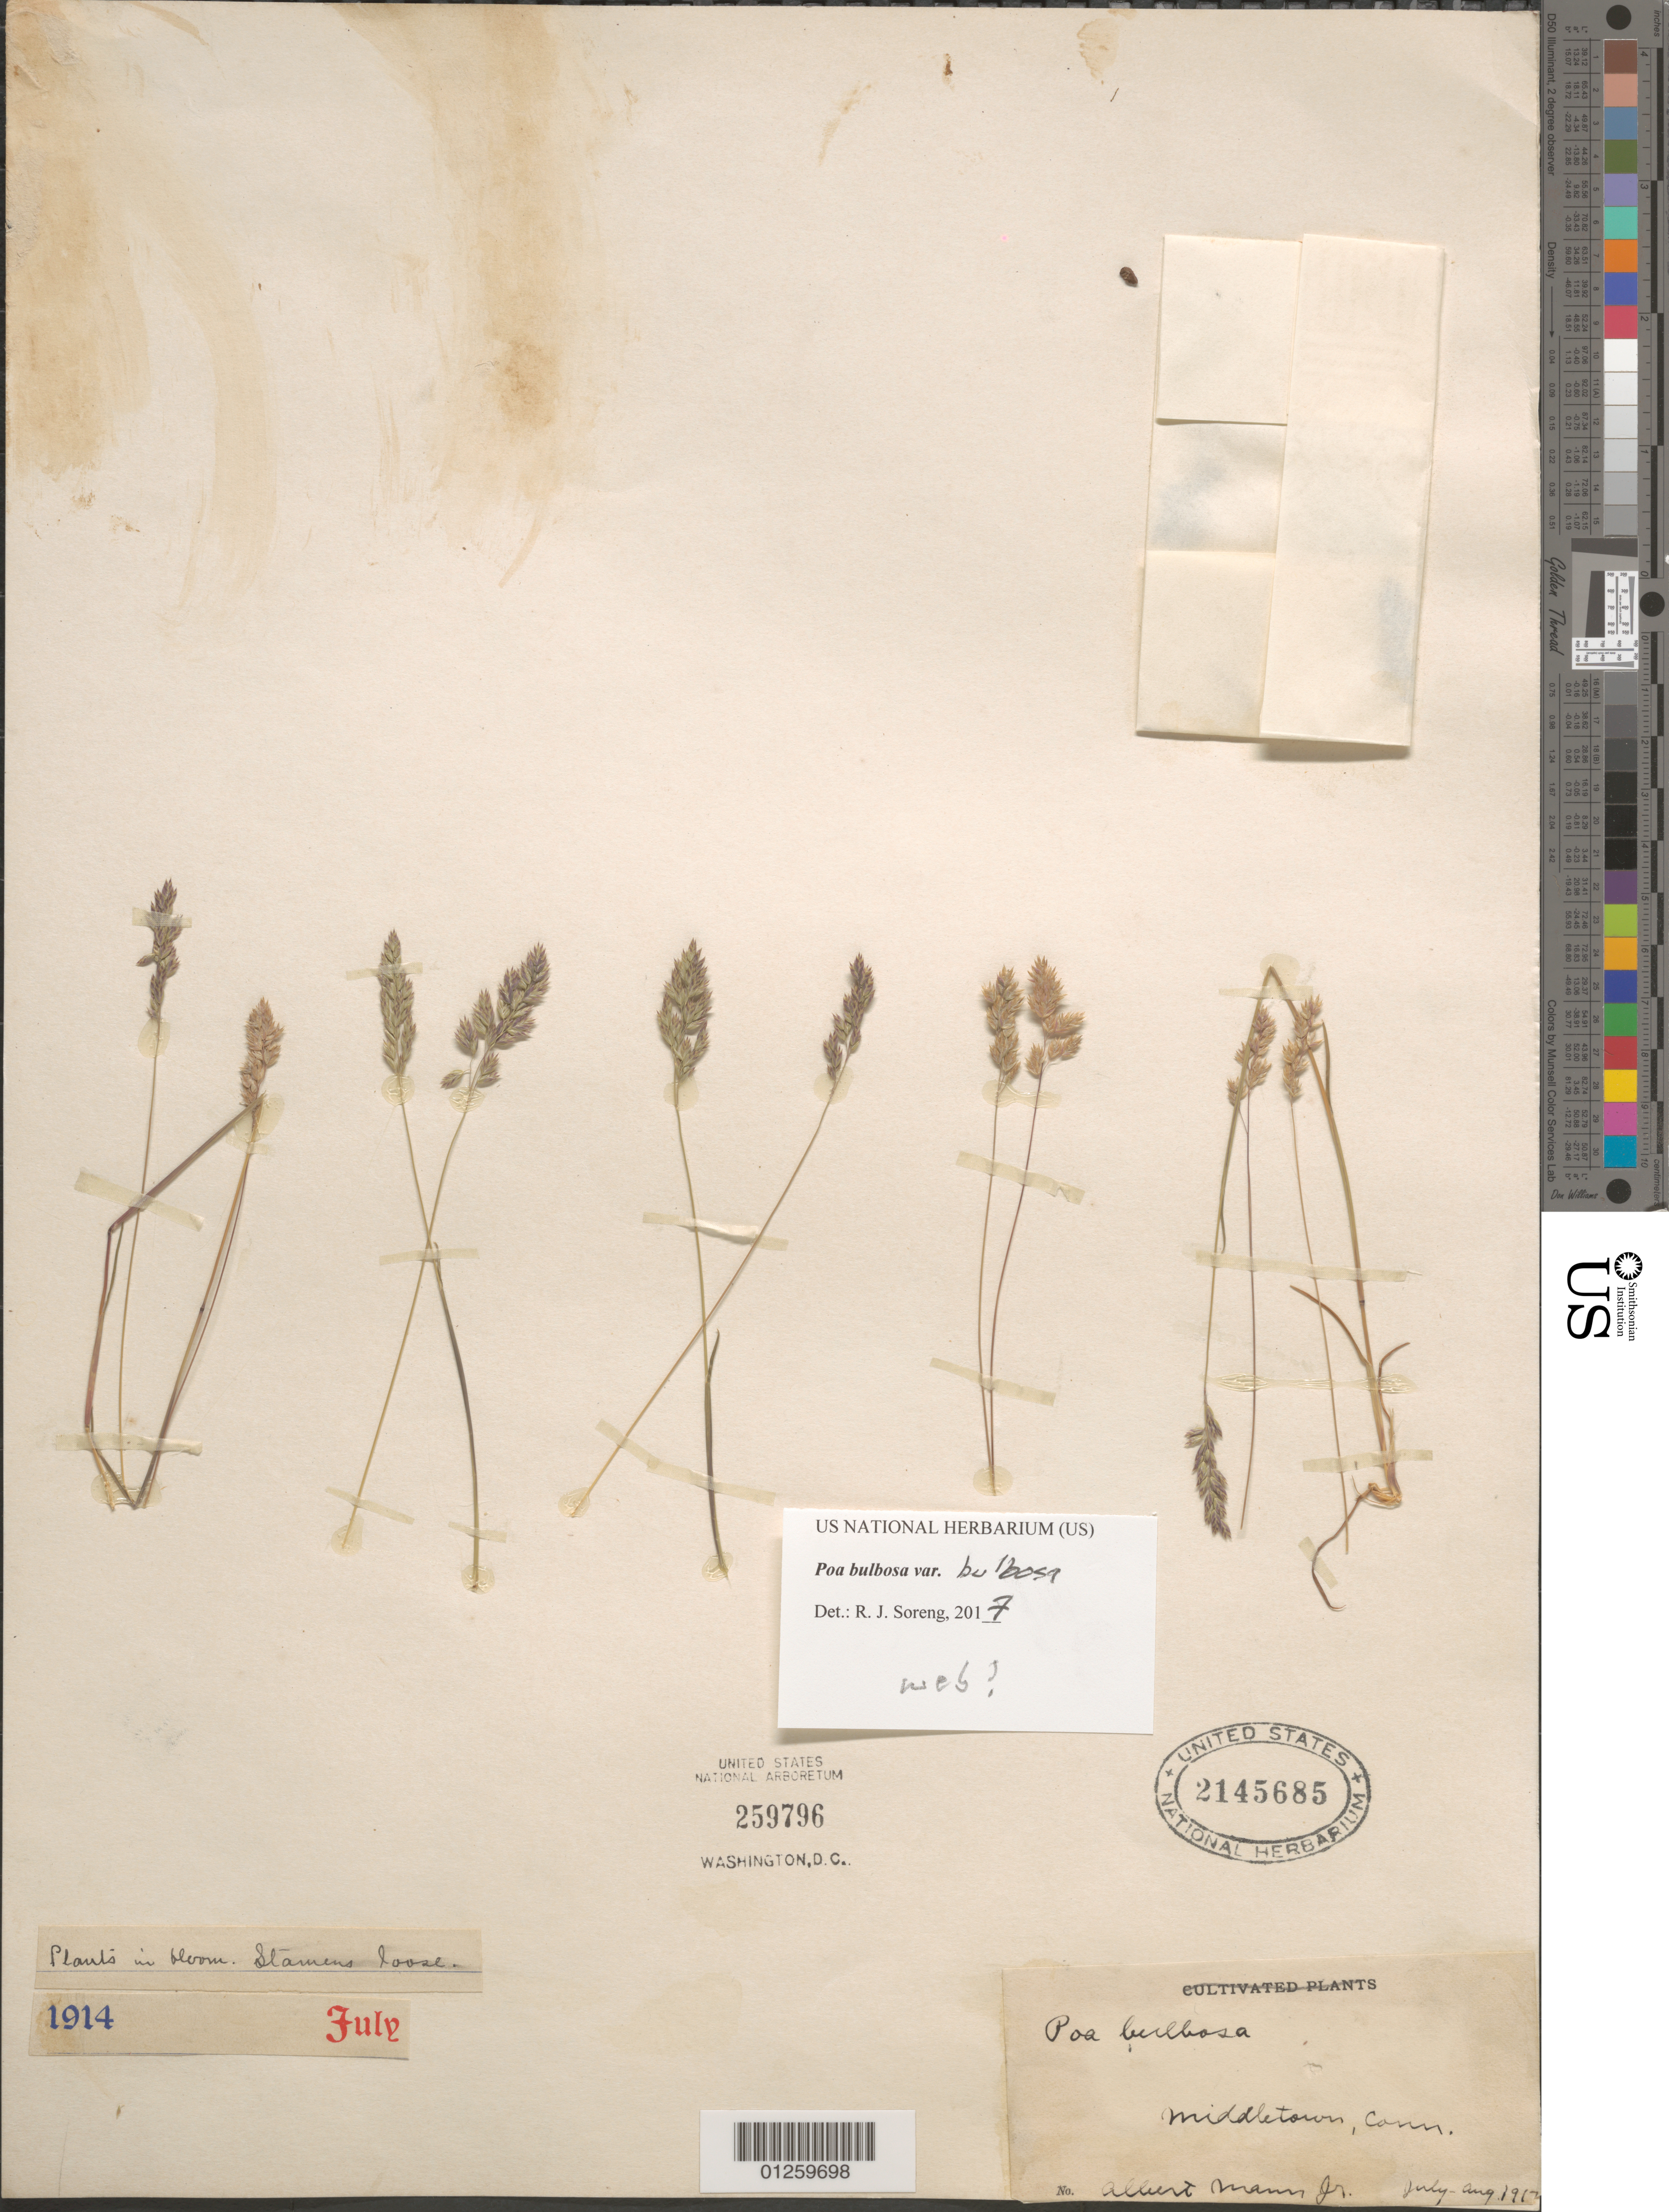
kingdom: Plantae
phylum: Tracheophyta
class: Liliopsida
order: Poales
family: Poaceae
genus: Poa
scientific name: Poa bulbosa subsp. bulbosa var. bulbosa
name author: L.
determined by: Soreng, Robert J., Research Associate (BOT), Smithsonian Institution - National Museum of Natural History (UNITED STATES)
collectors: A. Mann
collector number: no#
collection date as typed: July-Aug. 1917, originally collected July 1914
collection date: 1917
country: United States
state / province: Connecticut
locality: Middletown, Conn.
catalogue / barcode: US 2145685